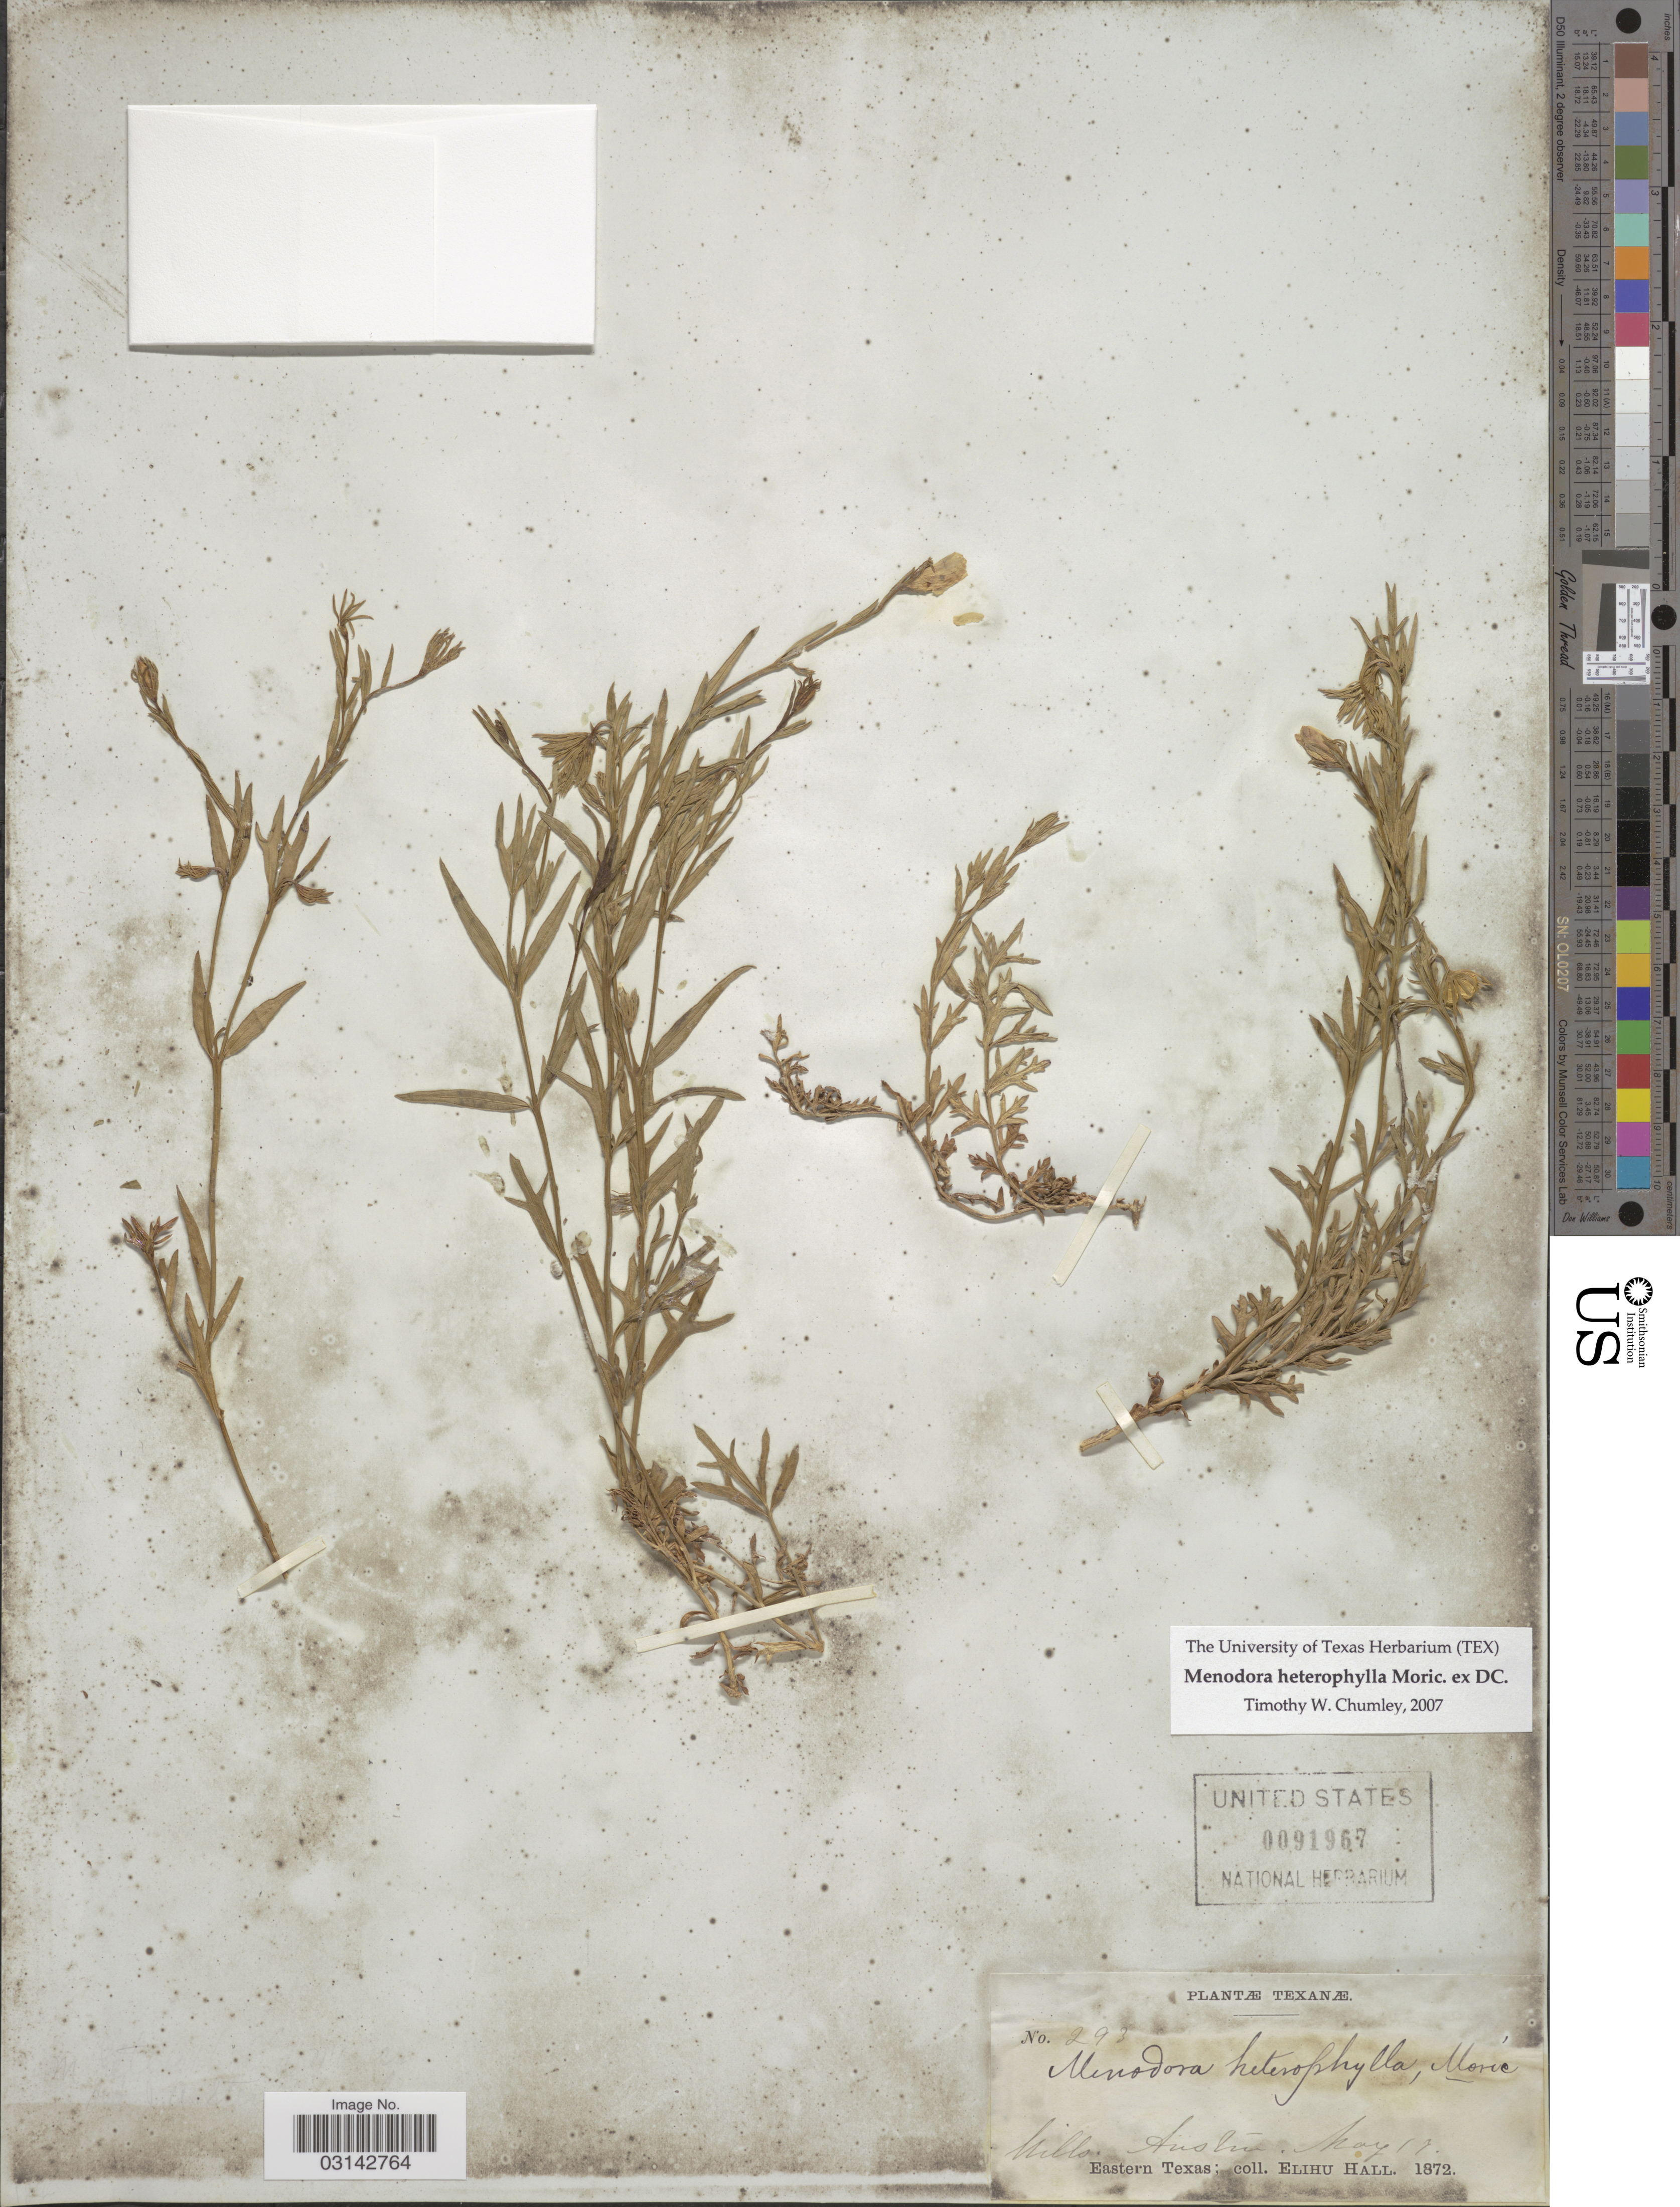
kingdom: Plantae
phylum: Tracheophyta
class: Magnoliopsida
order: Lamiales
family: Oleaceae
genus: Menodora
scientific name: Menodora heterophylla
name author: Moric. ex A. DC.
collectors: E. Hall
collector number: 293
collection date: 1872-05-17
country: United States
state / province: Texas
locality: Austin.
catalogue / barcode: US 91967